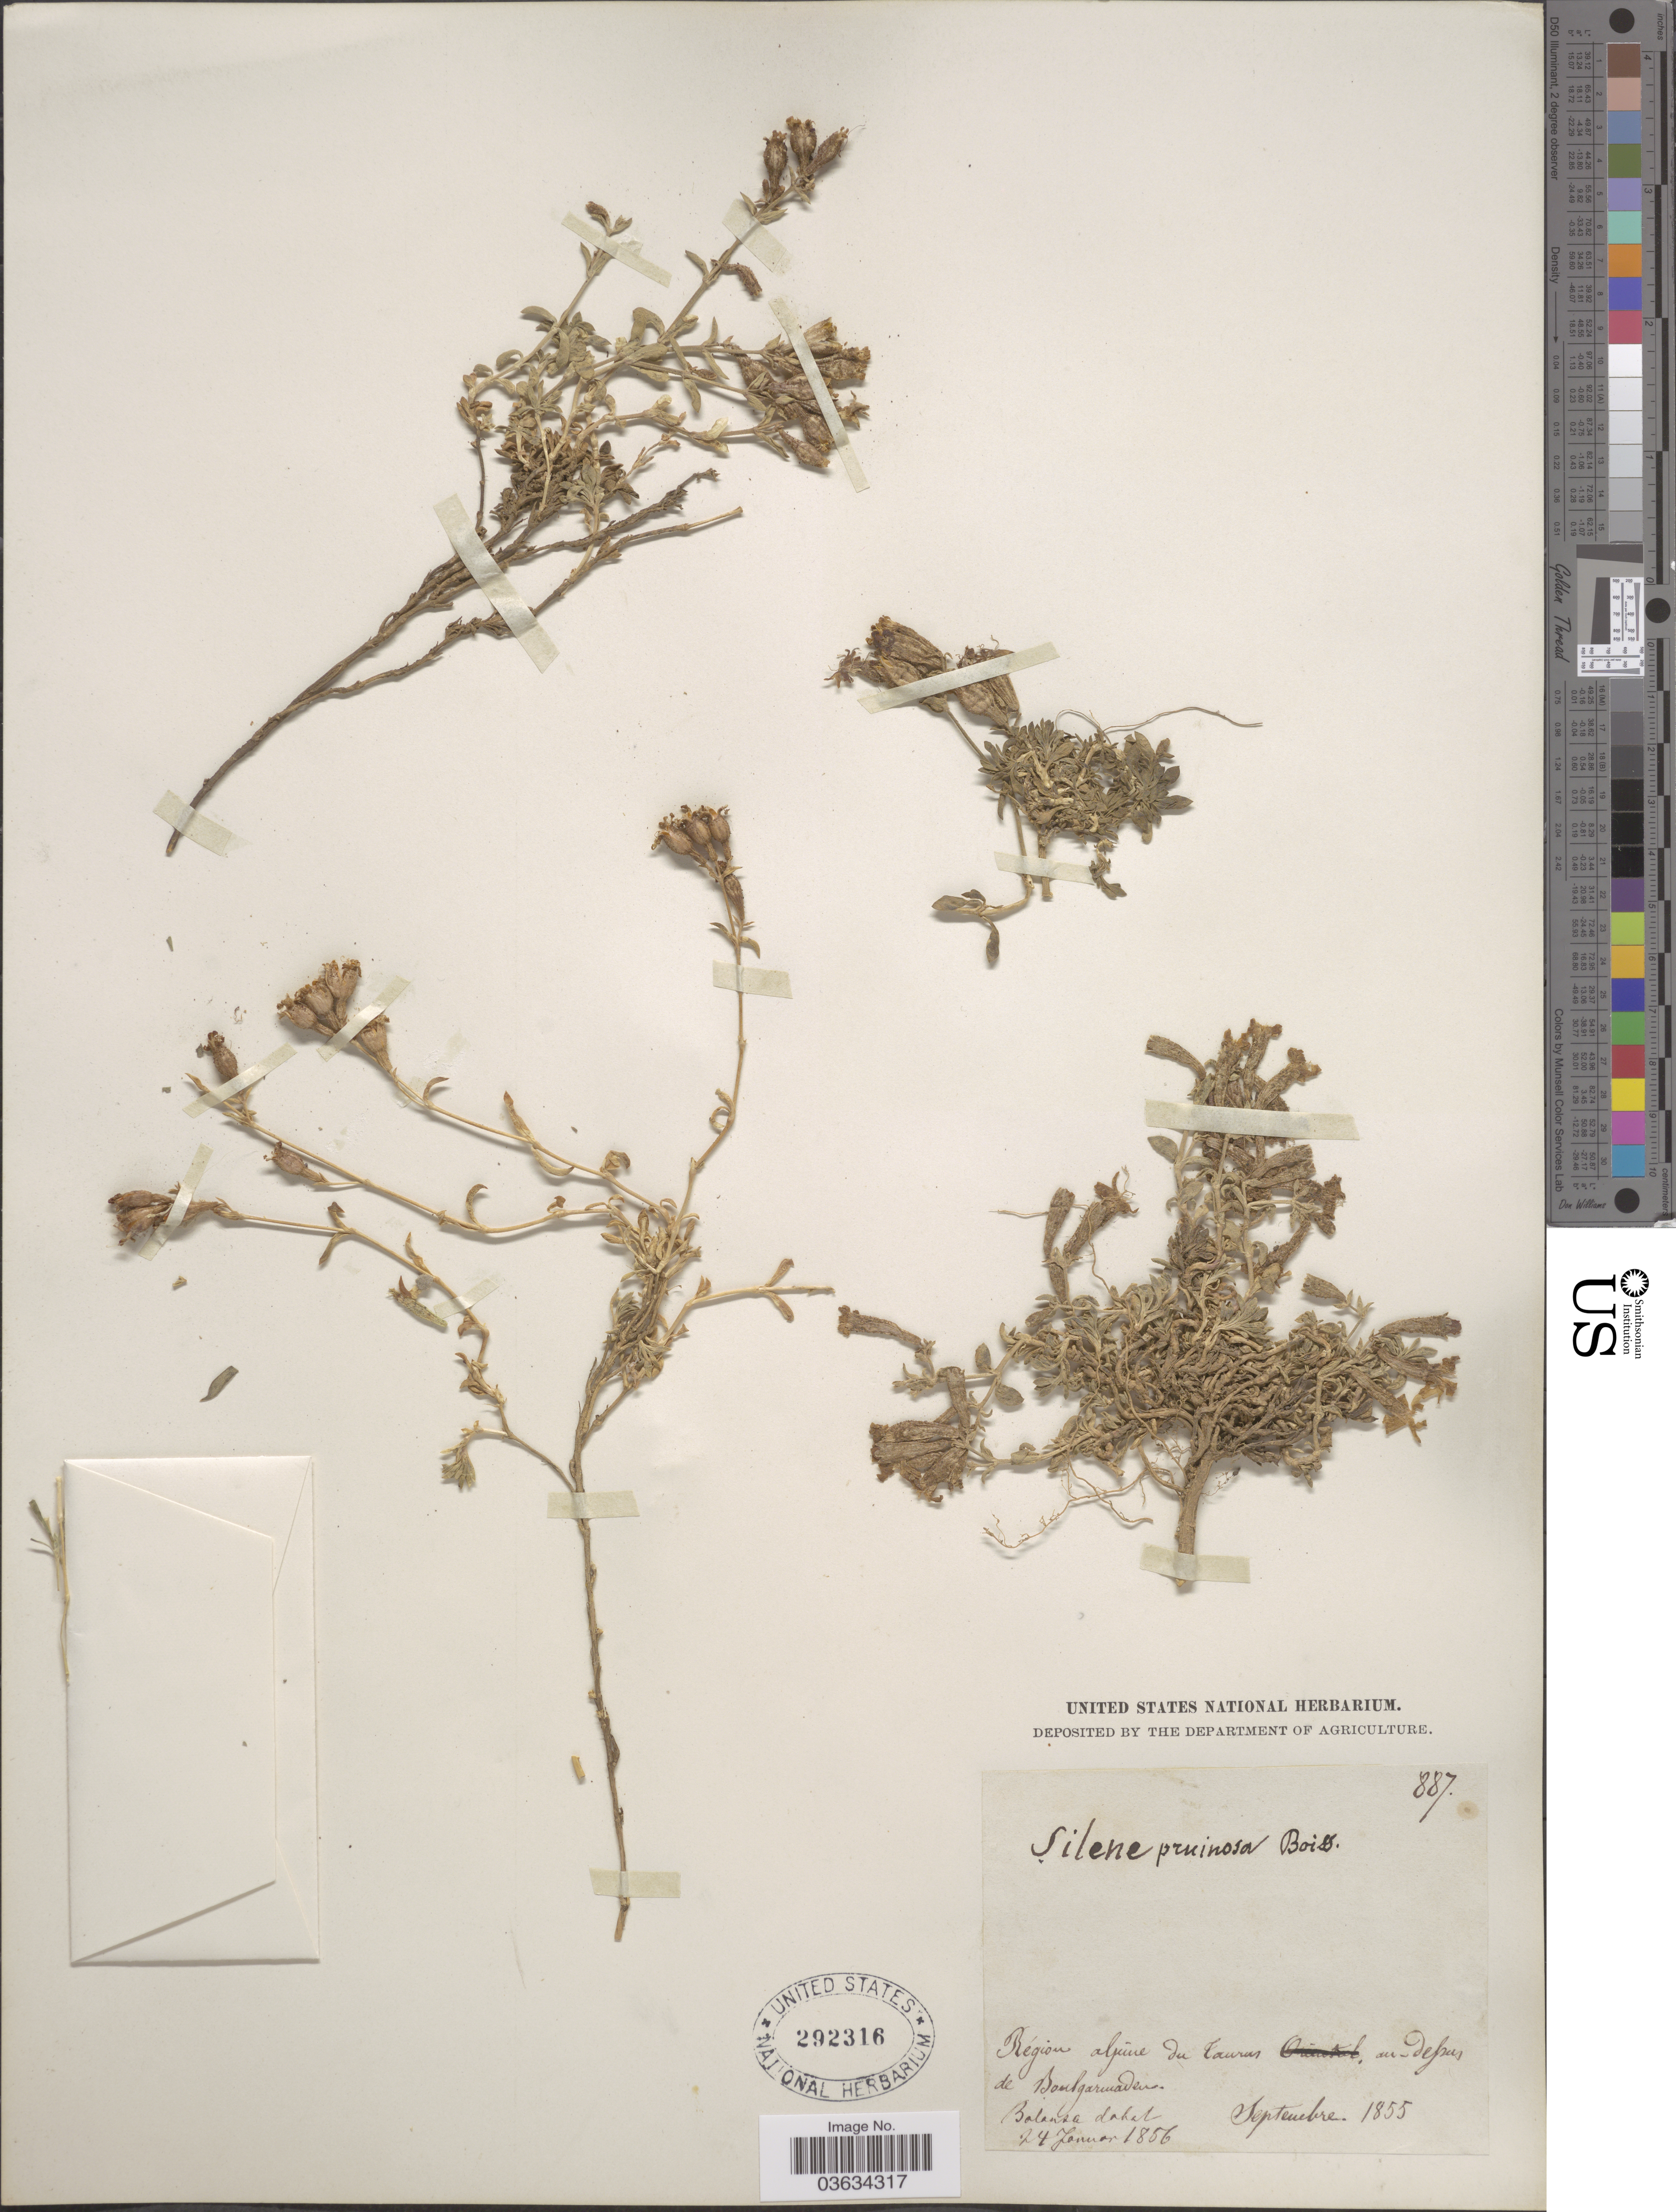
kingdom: Plantae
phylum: Tracheophyta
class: Magnoliopsida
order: Caryophyllales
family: Caryophyllaceae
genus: Silene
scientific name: Silene pruinosa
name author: Boiss.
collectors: -. Balansa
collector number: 887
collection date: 1856-01-24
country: Turkey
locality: Région alpine du Taurus, au dessus de Boulgarmaden.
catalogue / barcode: US 292316